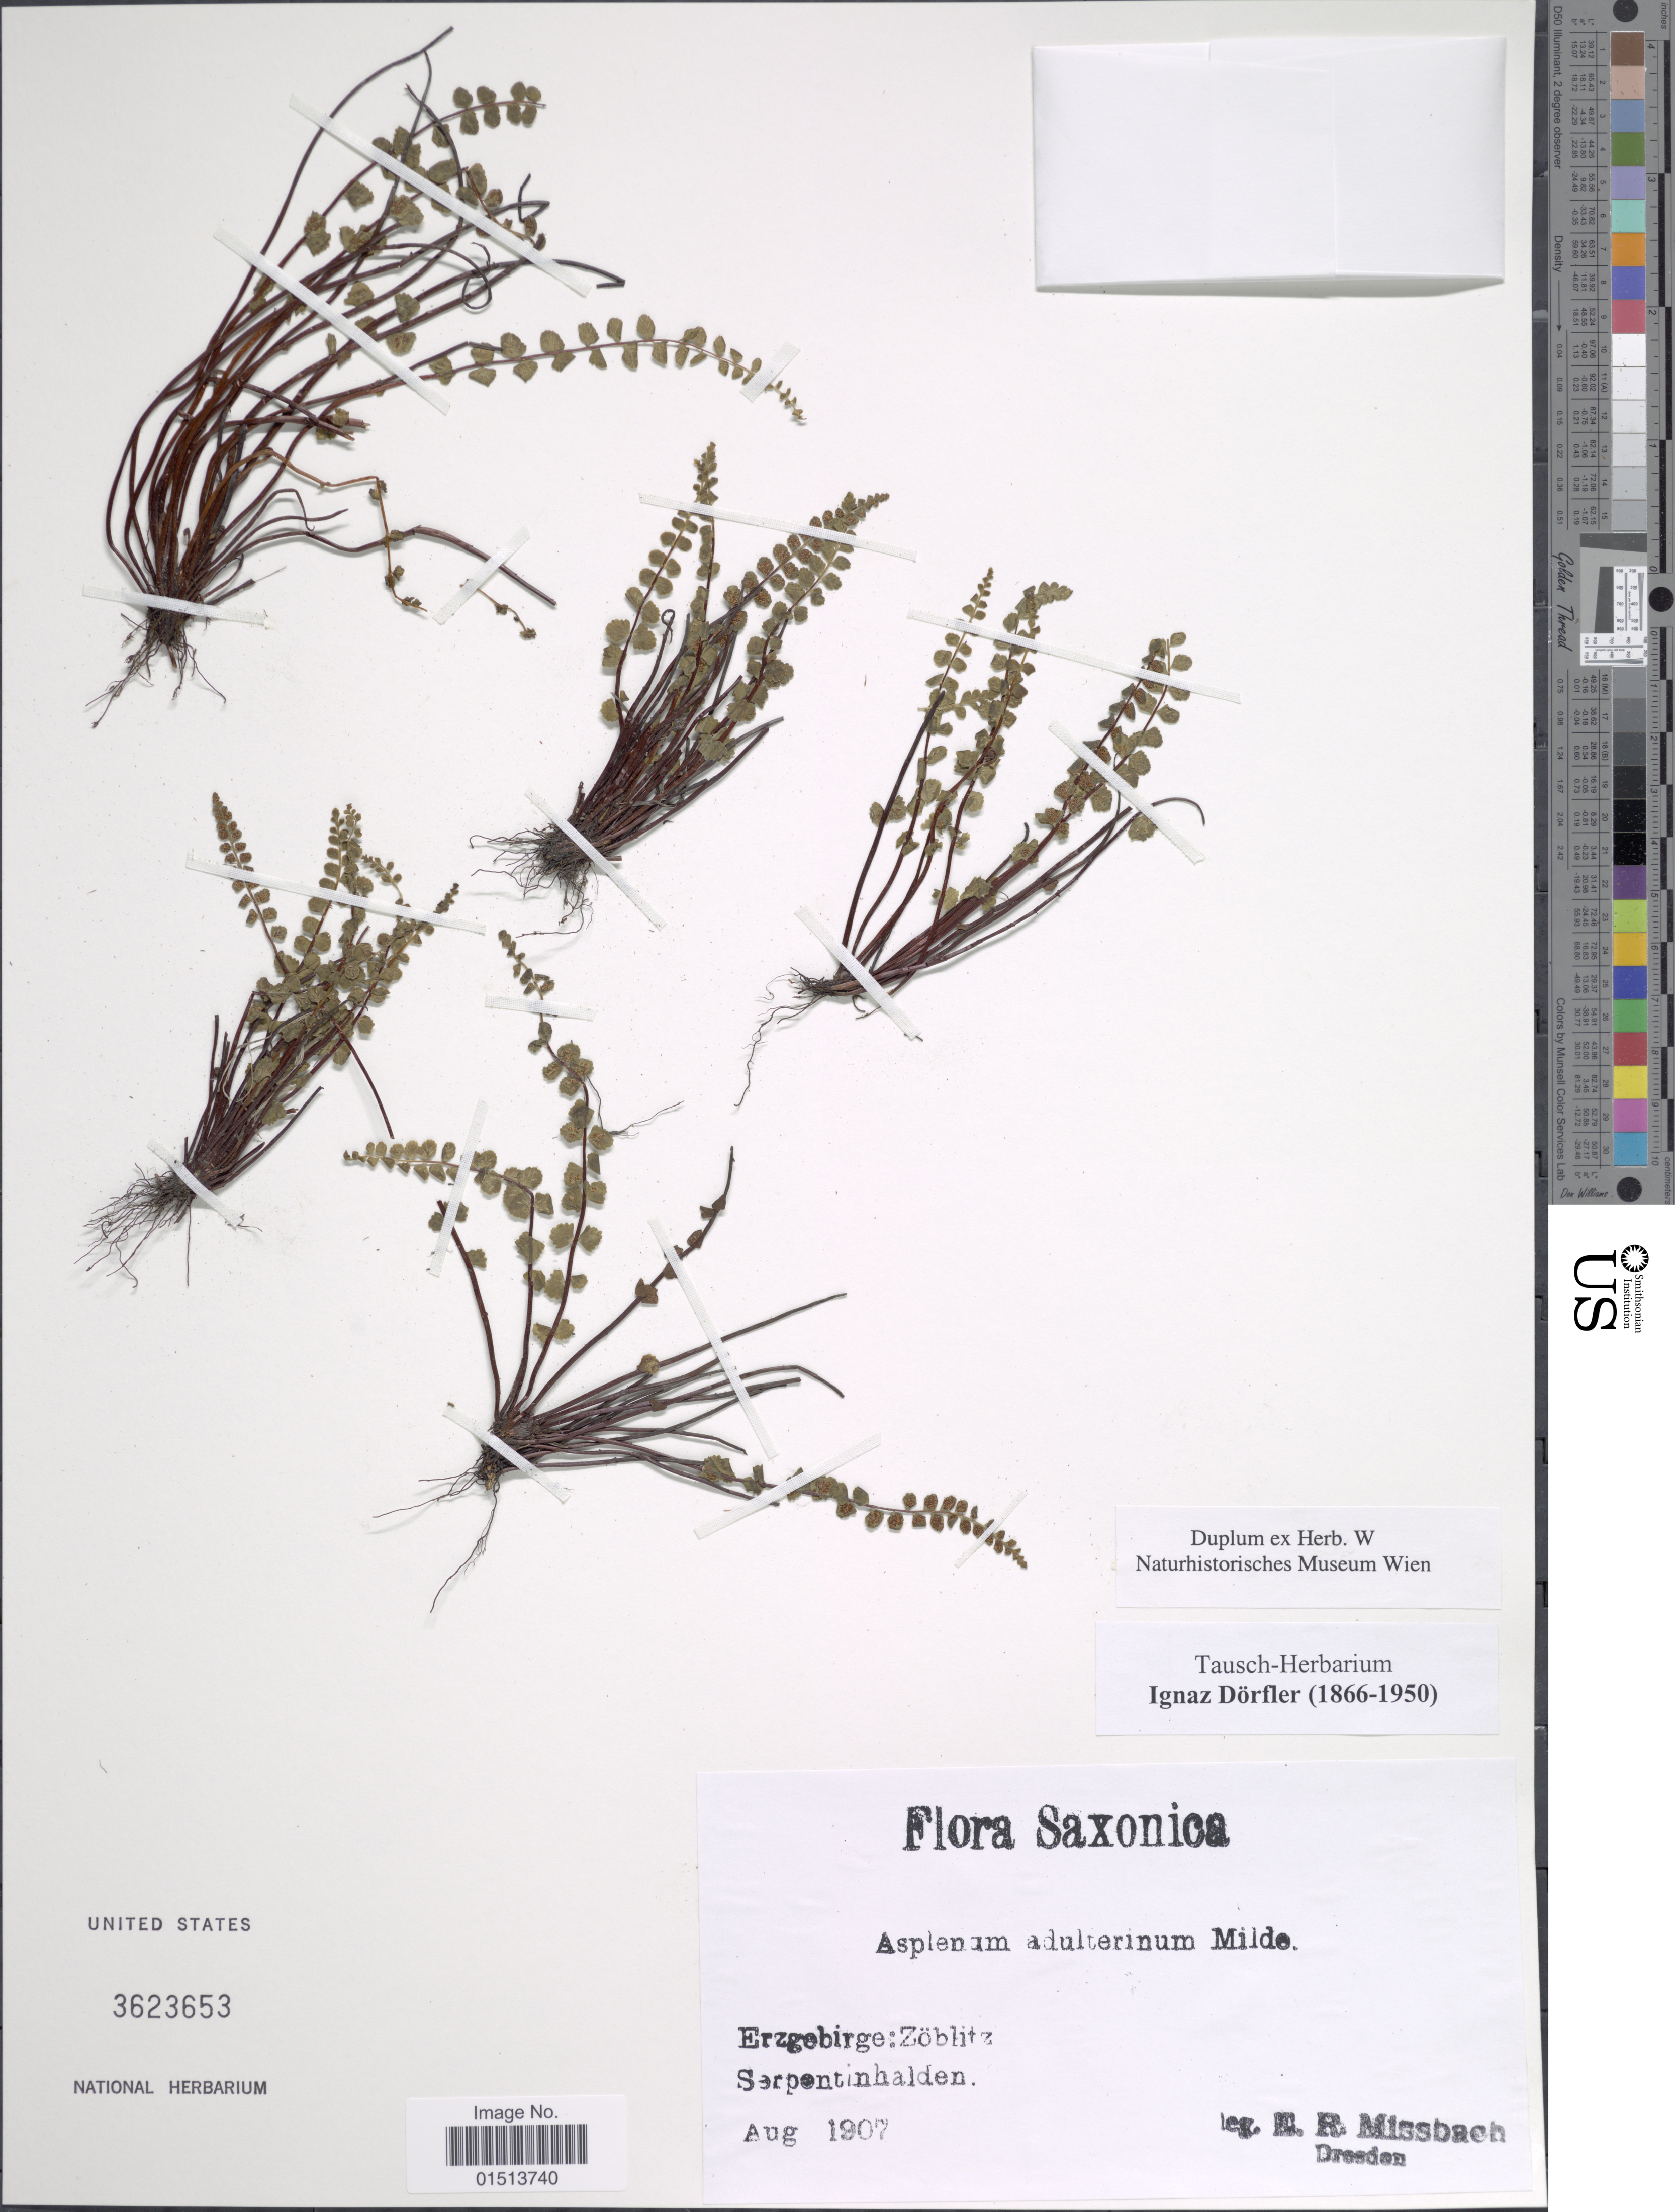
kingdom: Plantae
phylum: Tracheophyta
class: Polypodiopsida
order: Polypodiales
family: Aspleniaceae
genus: Asplenium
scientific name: Asplenium adulterinum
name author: Milde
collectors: E. Missbach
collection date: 1907-08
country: Germany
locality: Saxonica, Erzgebirge: Zöblitz, Serpentinhalden.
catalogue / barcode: US 3623653